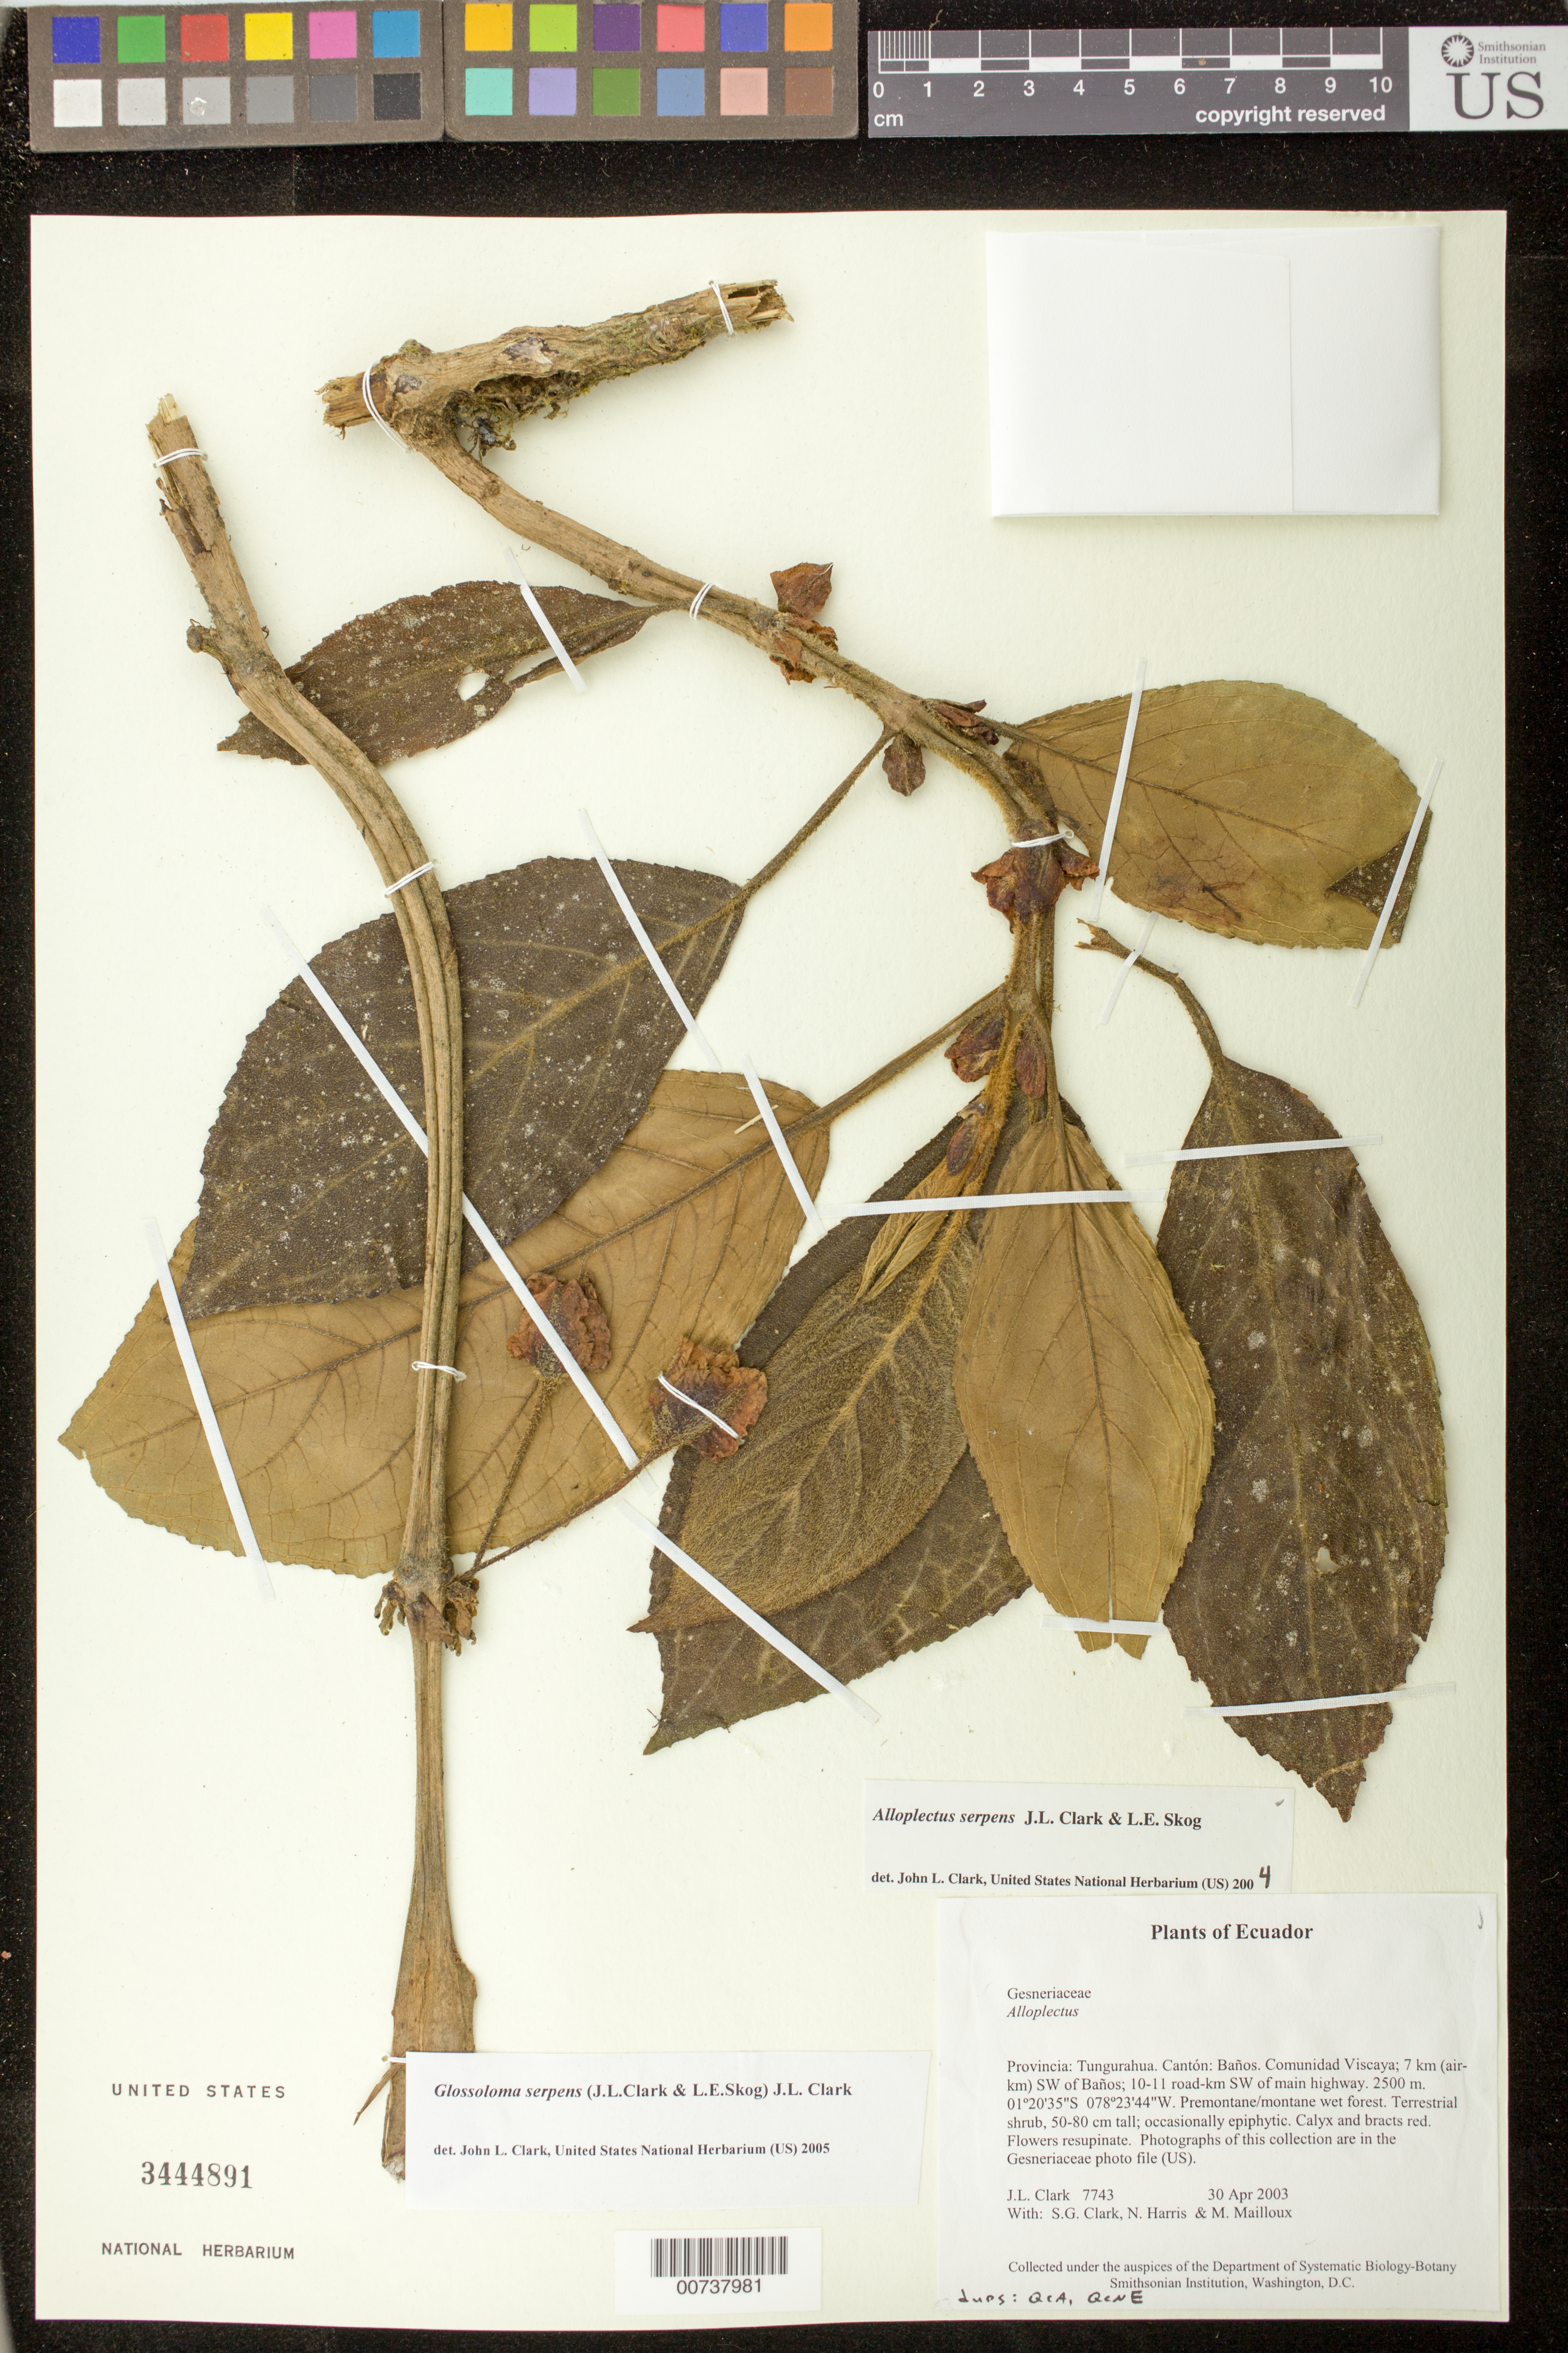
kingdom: Plantae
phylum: Tracheophyta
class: Magnoliopsida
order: Lamiales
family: Gesneriaceae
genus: Glossoloma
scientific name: Glossoloma serpens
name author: (J.L. Clark & L.E. Skog) J.L. Clark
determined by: Clark, J. L., (SEL), The Marie Selby Botanical Garden (UNITED STATES)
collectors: J. L. Clark, S. G. Clark, N. Harris & M. Mailloux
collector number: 7743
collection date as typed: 30 Apr 2003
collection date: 2003-04-30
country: Ecuador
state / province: Tungurahua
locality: Baños. Comunidad Viscaya; 7 km (air-km) SW of Baños; 10-11 road-km SW of main highway.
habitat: Premontane/montane wet forest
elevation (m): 2500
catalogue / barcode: US 3444891